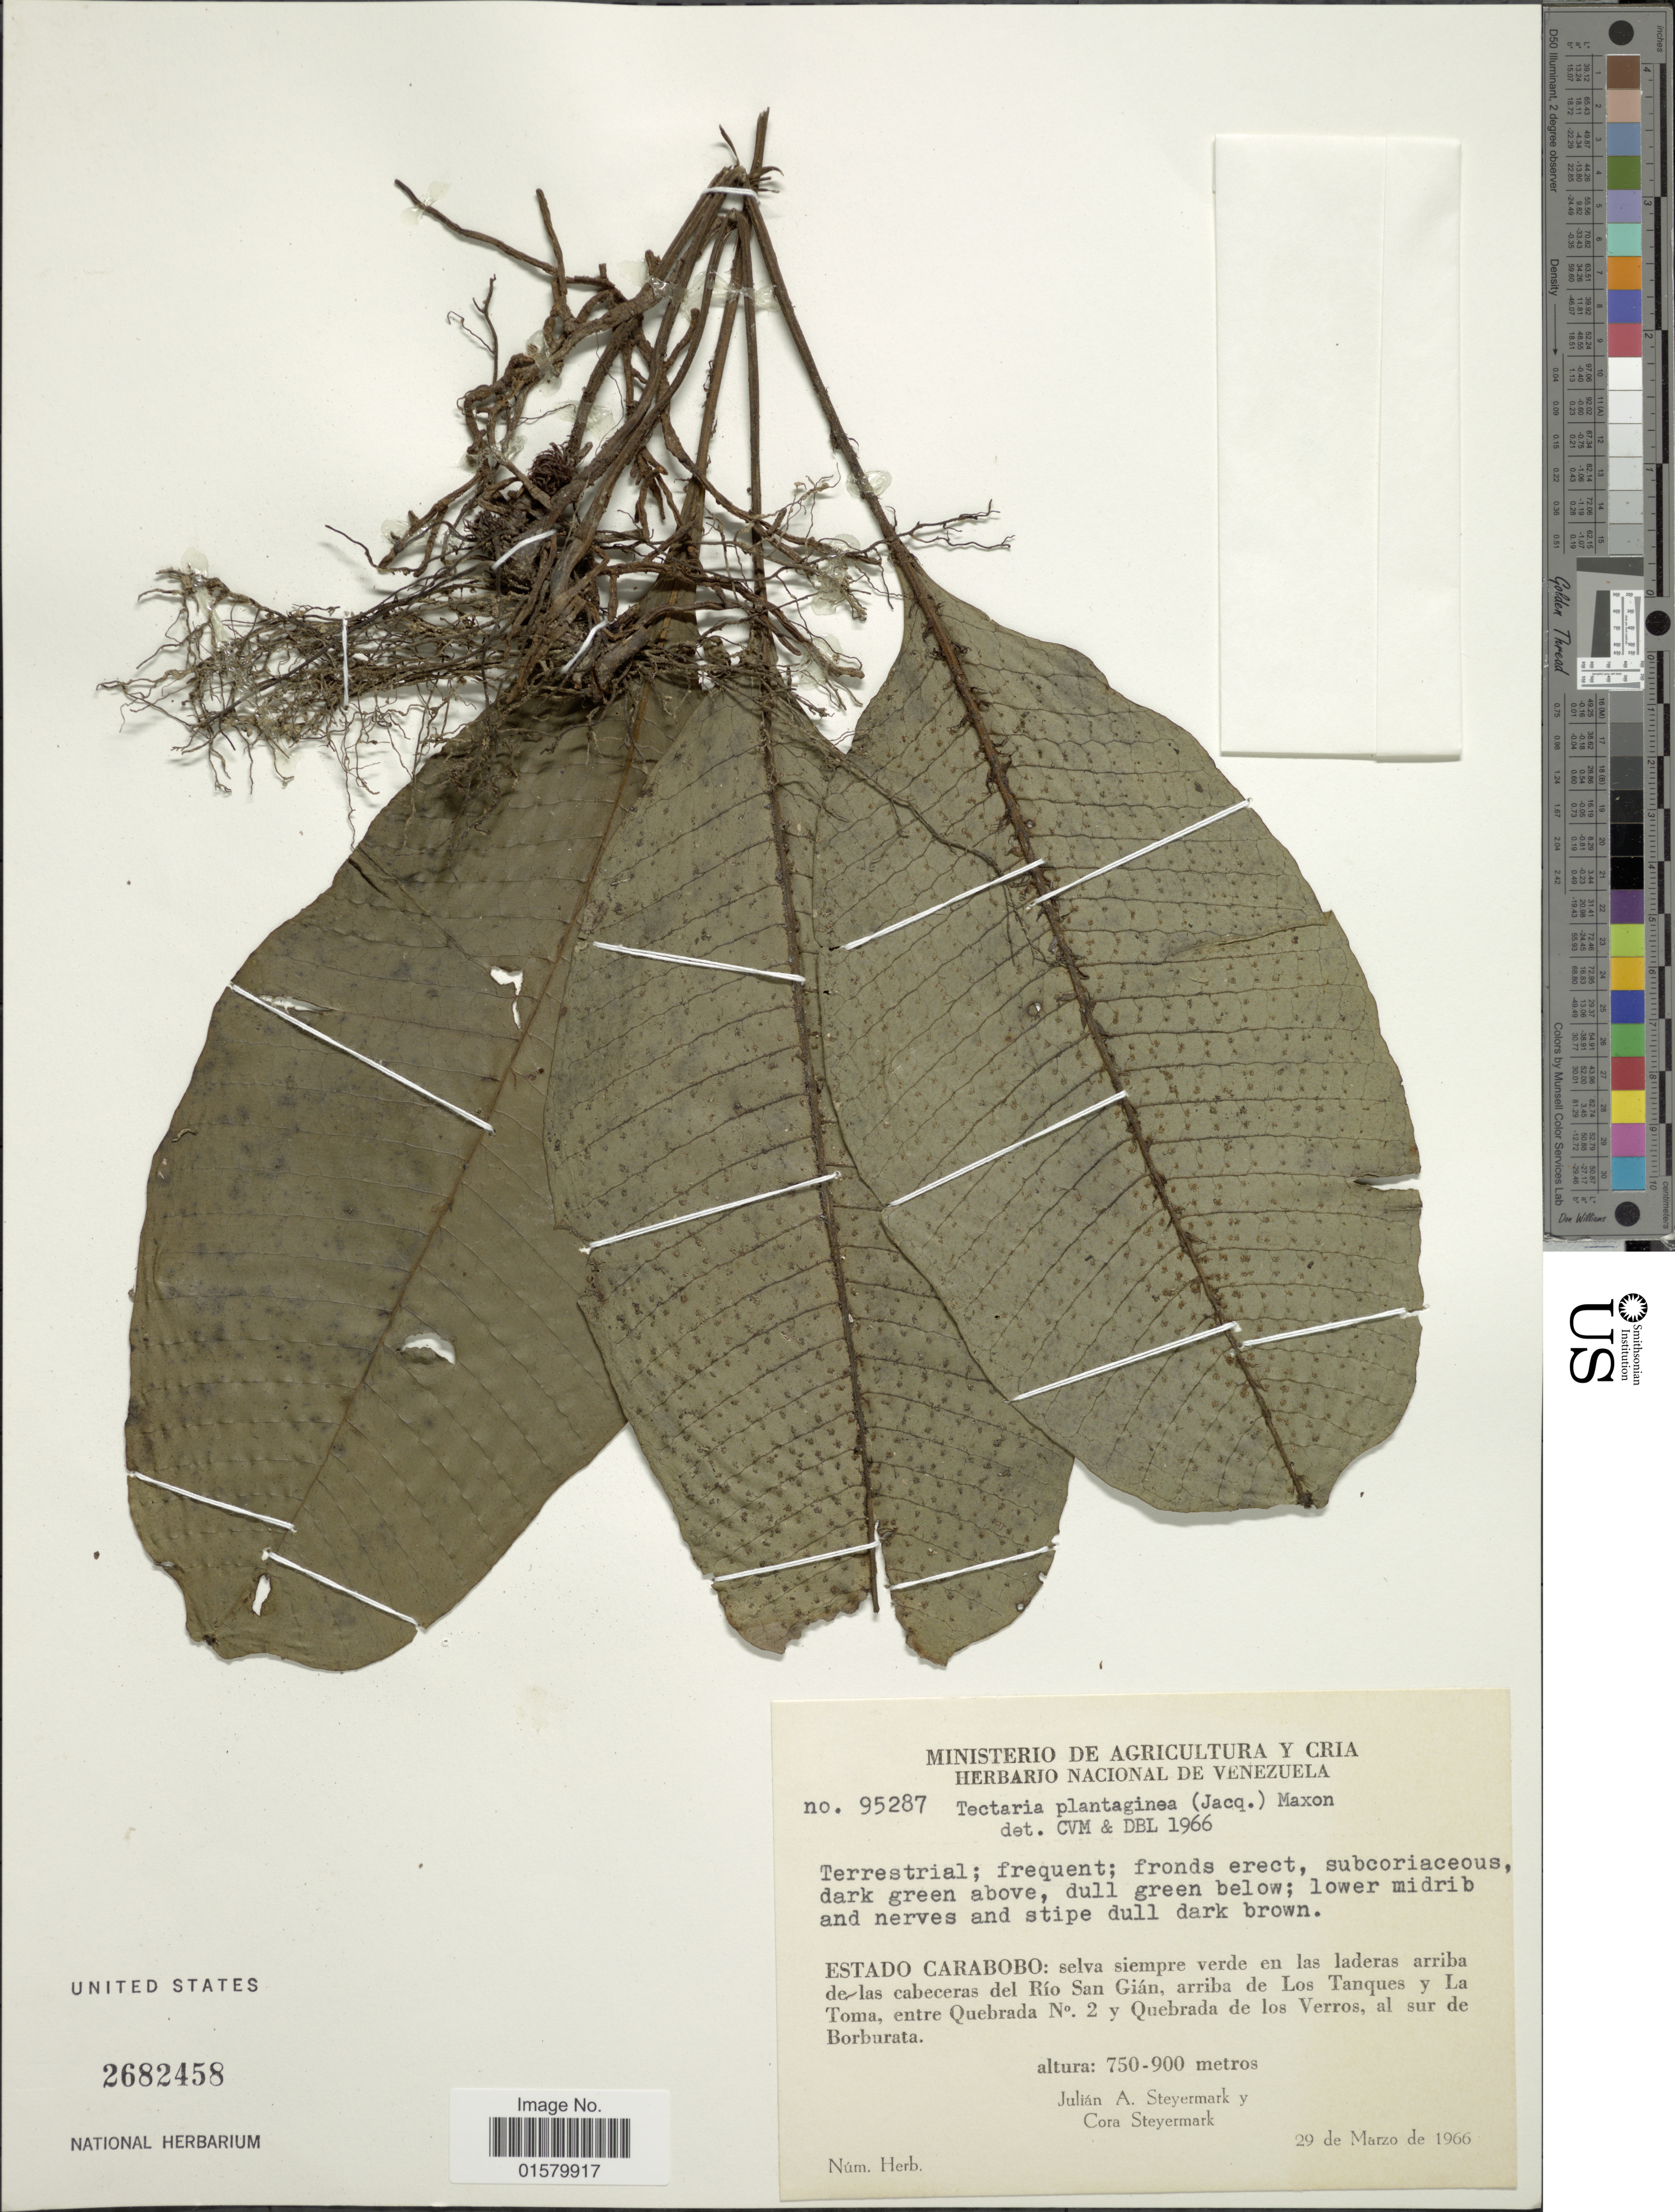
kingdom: Plantae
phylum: Tracheophyta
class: Polypodiopsida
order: Polypodiales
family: Tectariaceae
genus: Tectaria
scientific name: Tectaria plantaginea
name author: (Jacq.) Maxon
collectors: J. Steyermark & C. Steyermark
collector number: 95287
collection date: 1966-03-29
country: Venezuela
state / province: Carabobo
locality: Estado Carabobo: selva siempre verde en las laderas arriba de las cabeceras del Rio San Gian, arriba de Los Tanques y La Toma, entre Quebrada No2 y Quebrada de los Verros, al sur de Borburata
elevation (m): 750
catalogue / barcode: US 2682458